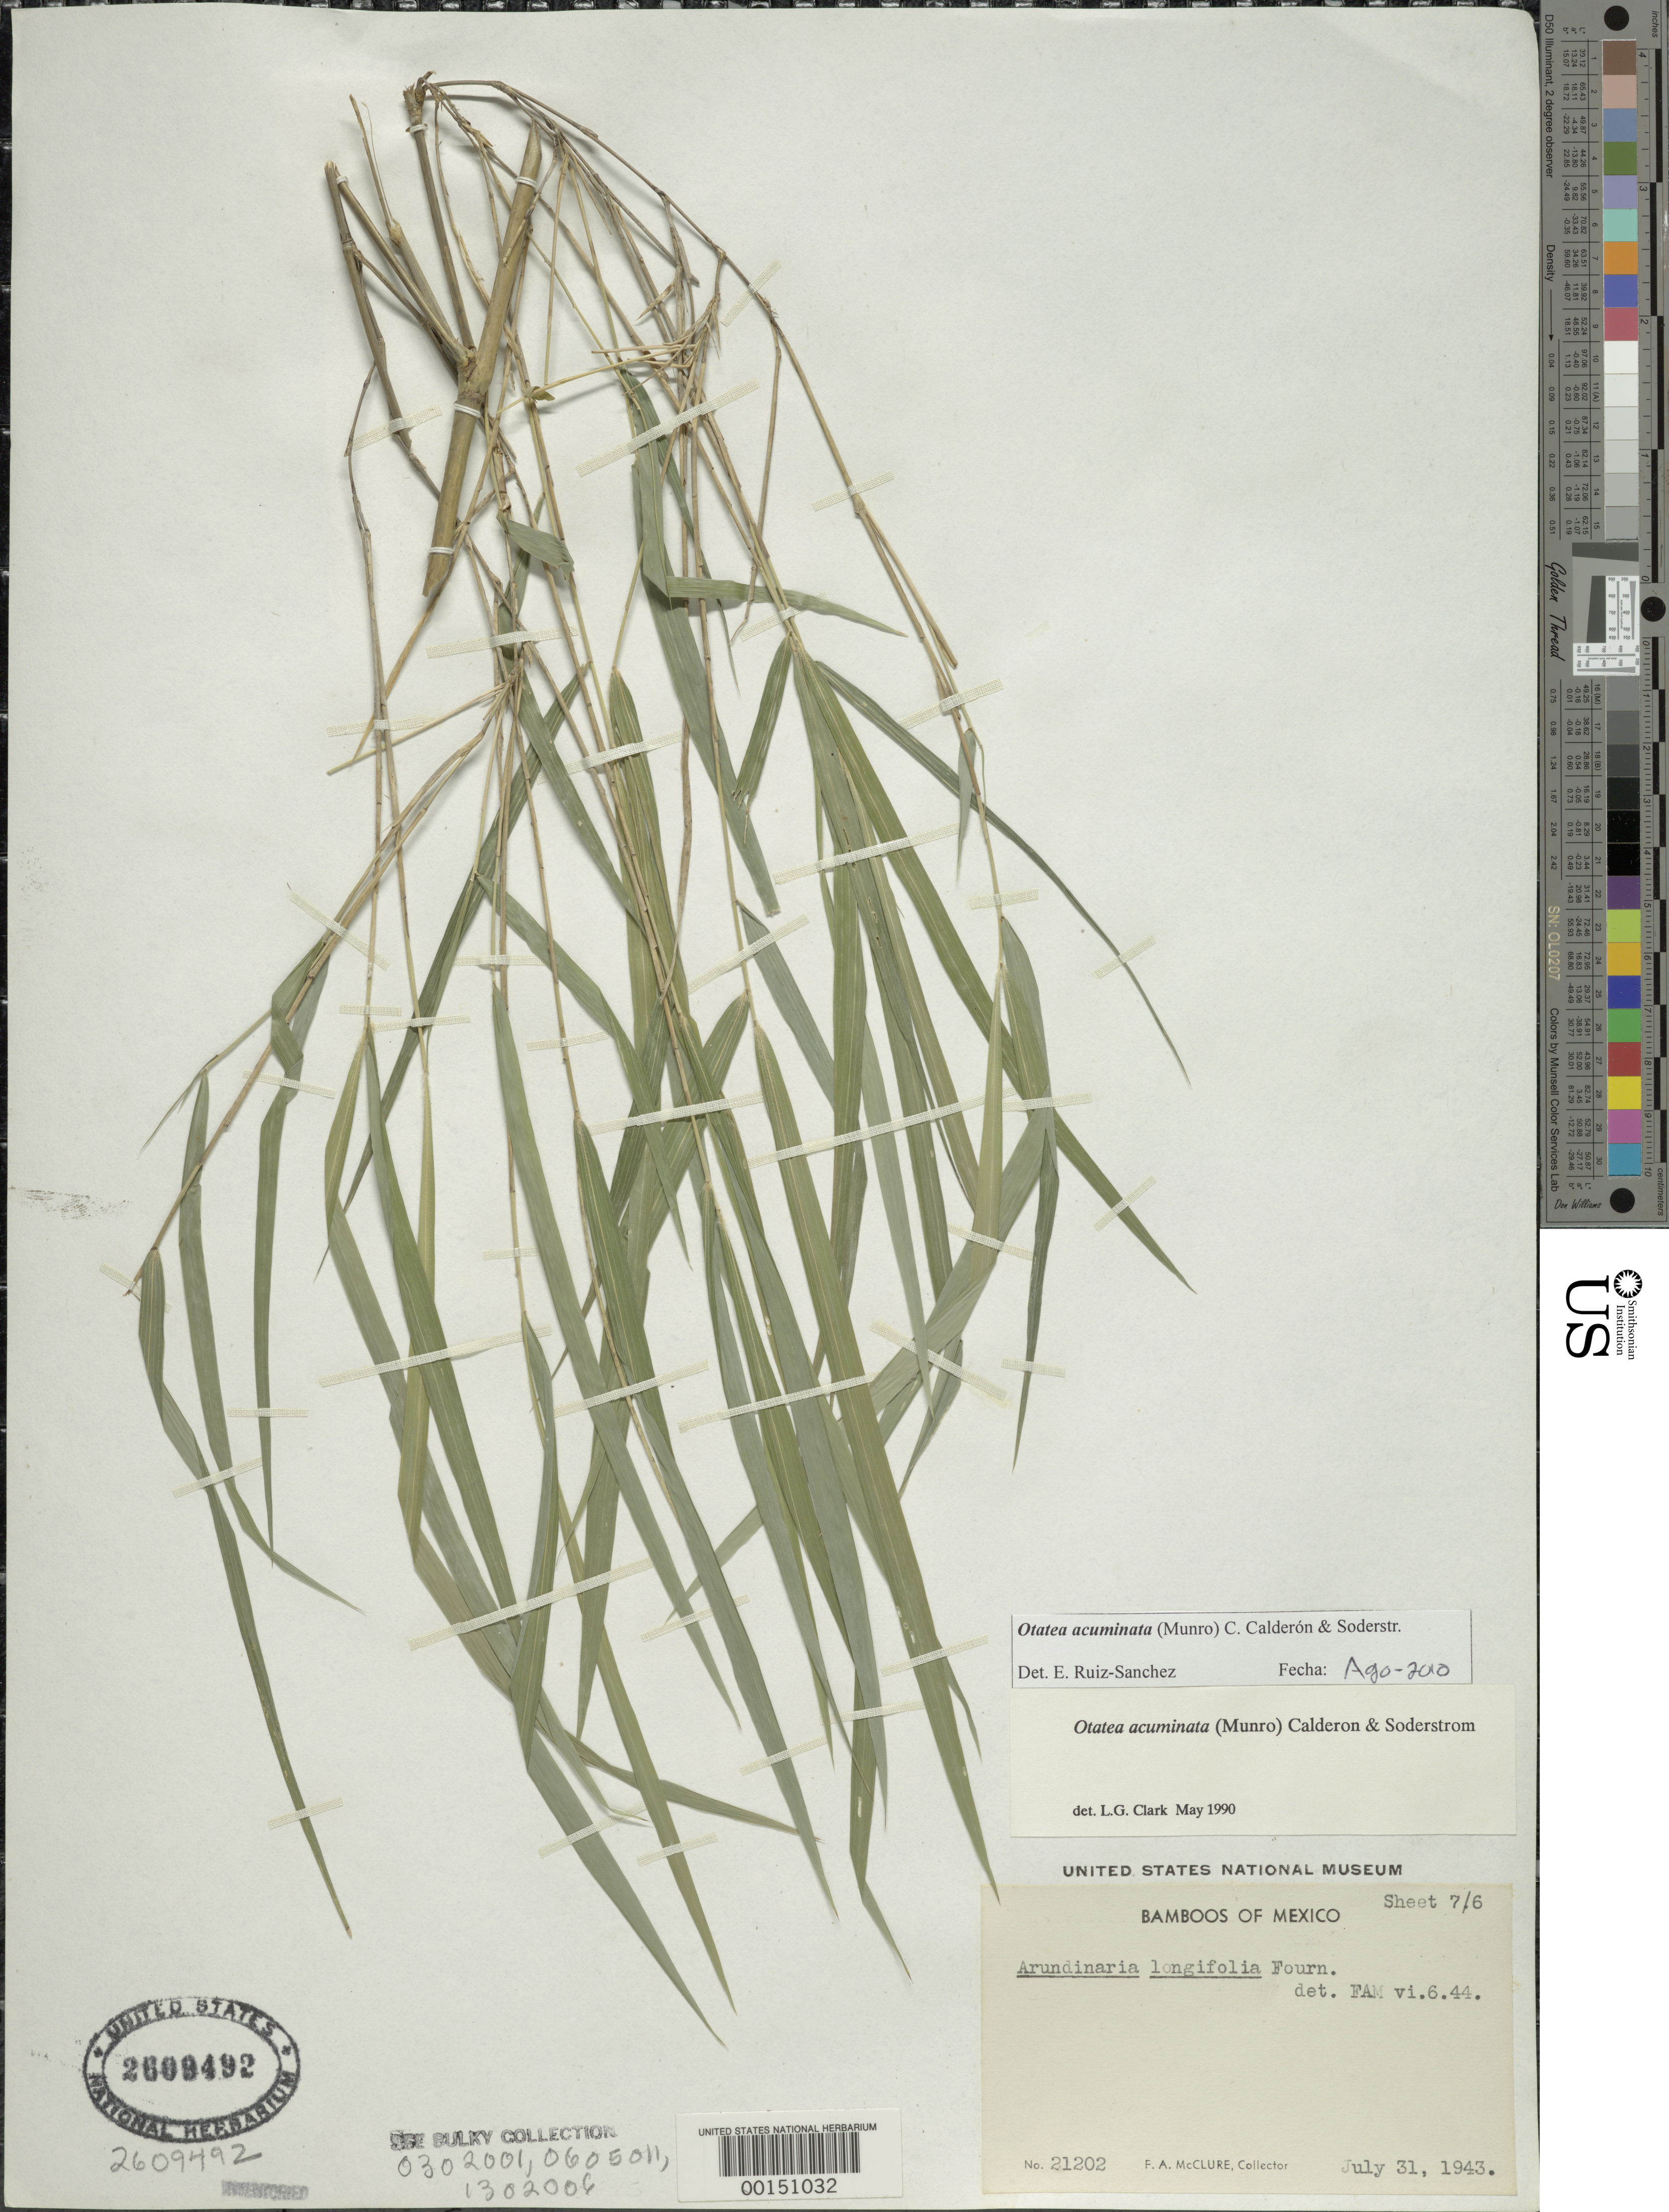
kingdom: Plantae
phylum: Tracheophyta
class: Liliopsida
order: Poales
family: Poaceae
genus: Otatea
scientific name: Otatea acuminata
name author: (Munro) C. E. Calderón & Soderstr.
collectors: F. A. McClure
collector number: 21202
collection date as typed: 31 Jul 1943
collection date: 1943-07-31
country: Mexico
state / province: Jalisco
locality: Los Arboles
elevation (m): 366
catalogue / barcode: US 2609492